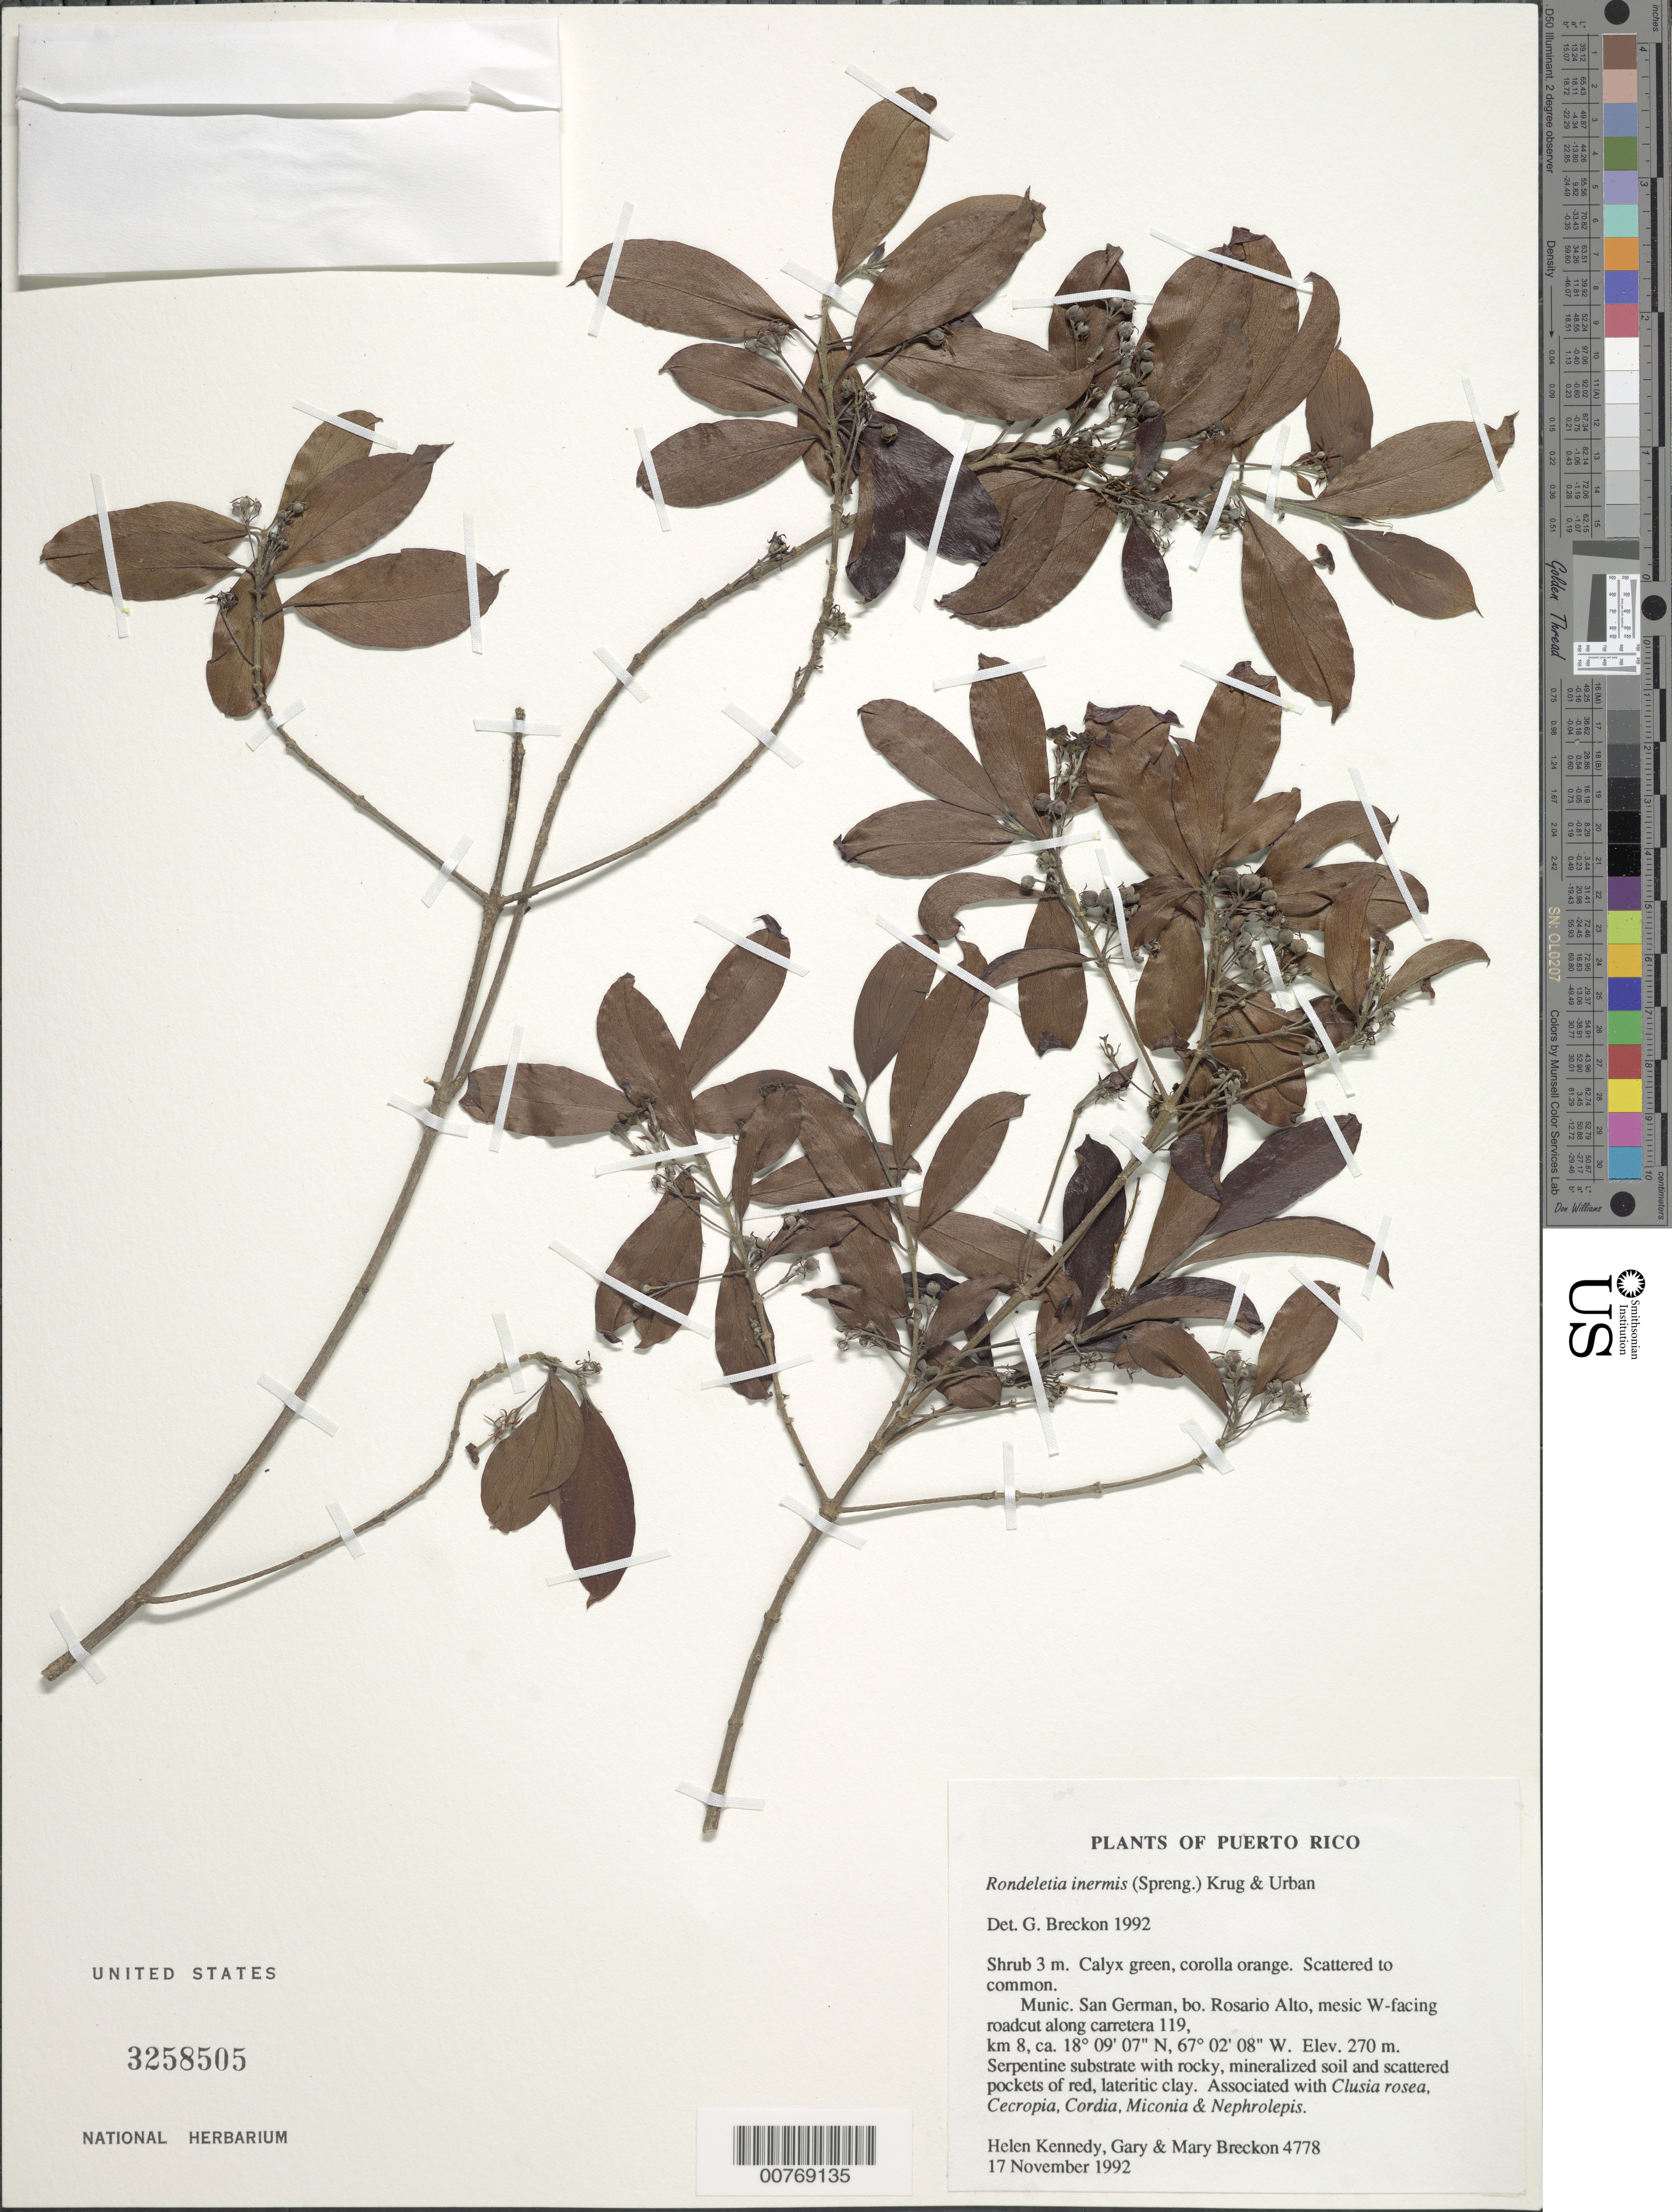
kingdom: Plantae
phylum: Tracheophyta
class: Magnoliopsida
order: Gentianales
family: Rubiaceae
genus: Rondeletia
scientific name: Rondeletia inermis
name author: (Spreng.) Krug & Urb.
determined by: Breckon, Gary J.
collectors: H. Kennedy, G. J. Breckon & M. Breckon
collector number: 4778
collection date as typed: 17 Nov 1992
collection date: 1992-11-17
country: Puerto Rico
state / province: San Germán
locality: Munic. San German, bo. Rosario Alto, mesic W-facing roadcut along carretera 119, km. 8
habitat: Serpentine substrate with rocky, mineralized soil and scattered pockets of red, lateritic clay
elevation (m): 270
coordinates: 18.15194444, -67.03555556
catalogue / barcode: US 3258505